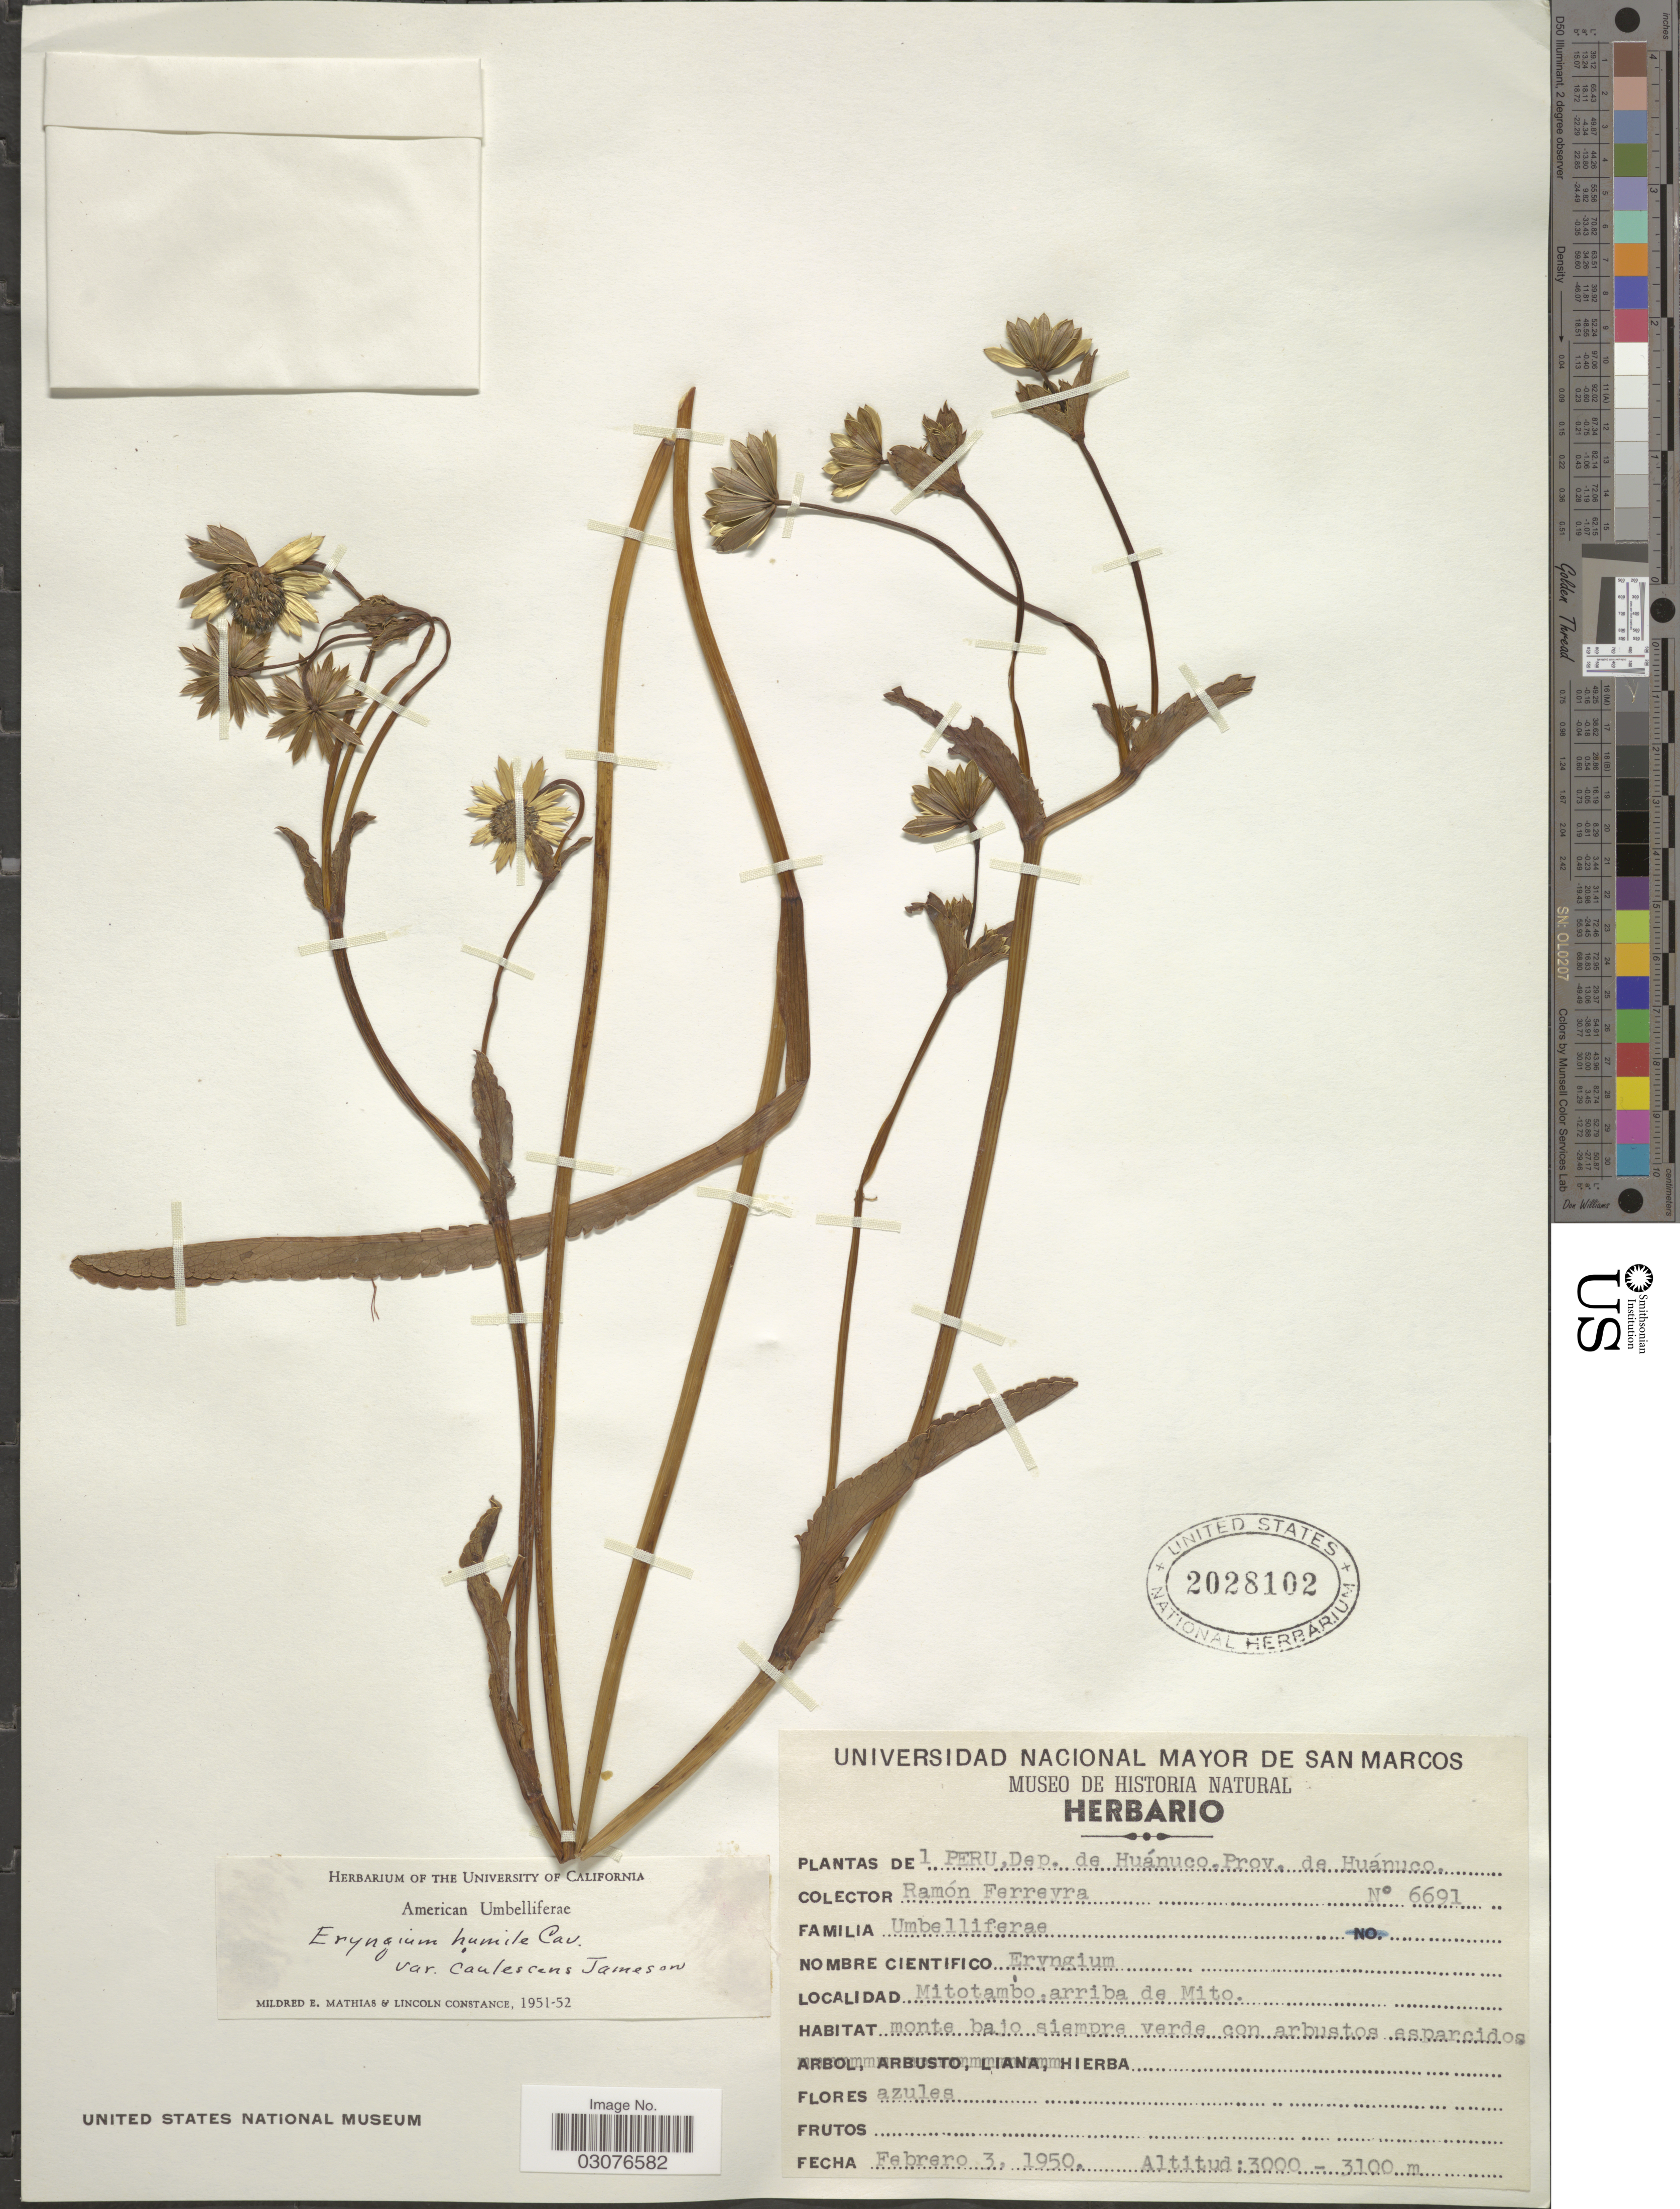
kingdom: Plantae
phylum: Tracheophyta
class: Magnoliopsida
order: Apiales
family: Apiaceae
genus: Eryngium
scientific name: Eryngium bourgatii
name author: Gouan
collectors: R. A. Ferreyra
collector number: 6691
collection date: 1950-02-03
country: Peru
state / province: Huánuco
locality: Dep. de Huánuco, Prov. de Huánuco, Mitotambo, arriba de Mito.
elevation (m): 3000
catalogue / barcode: US 2028102